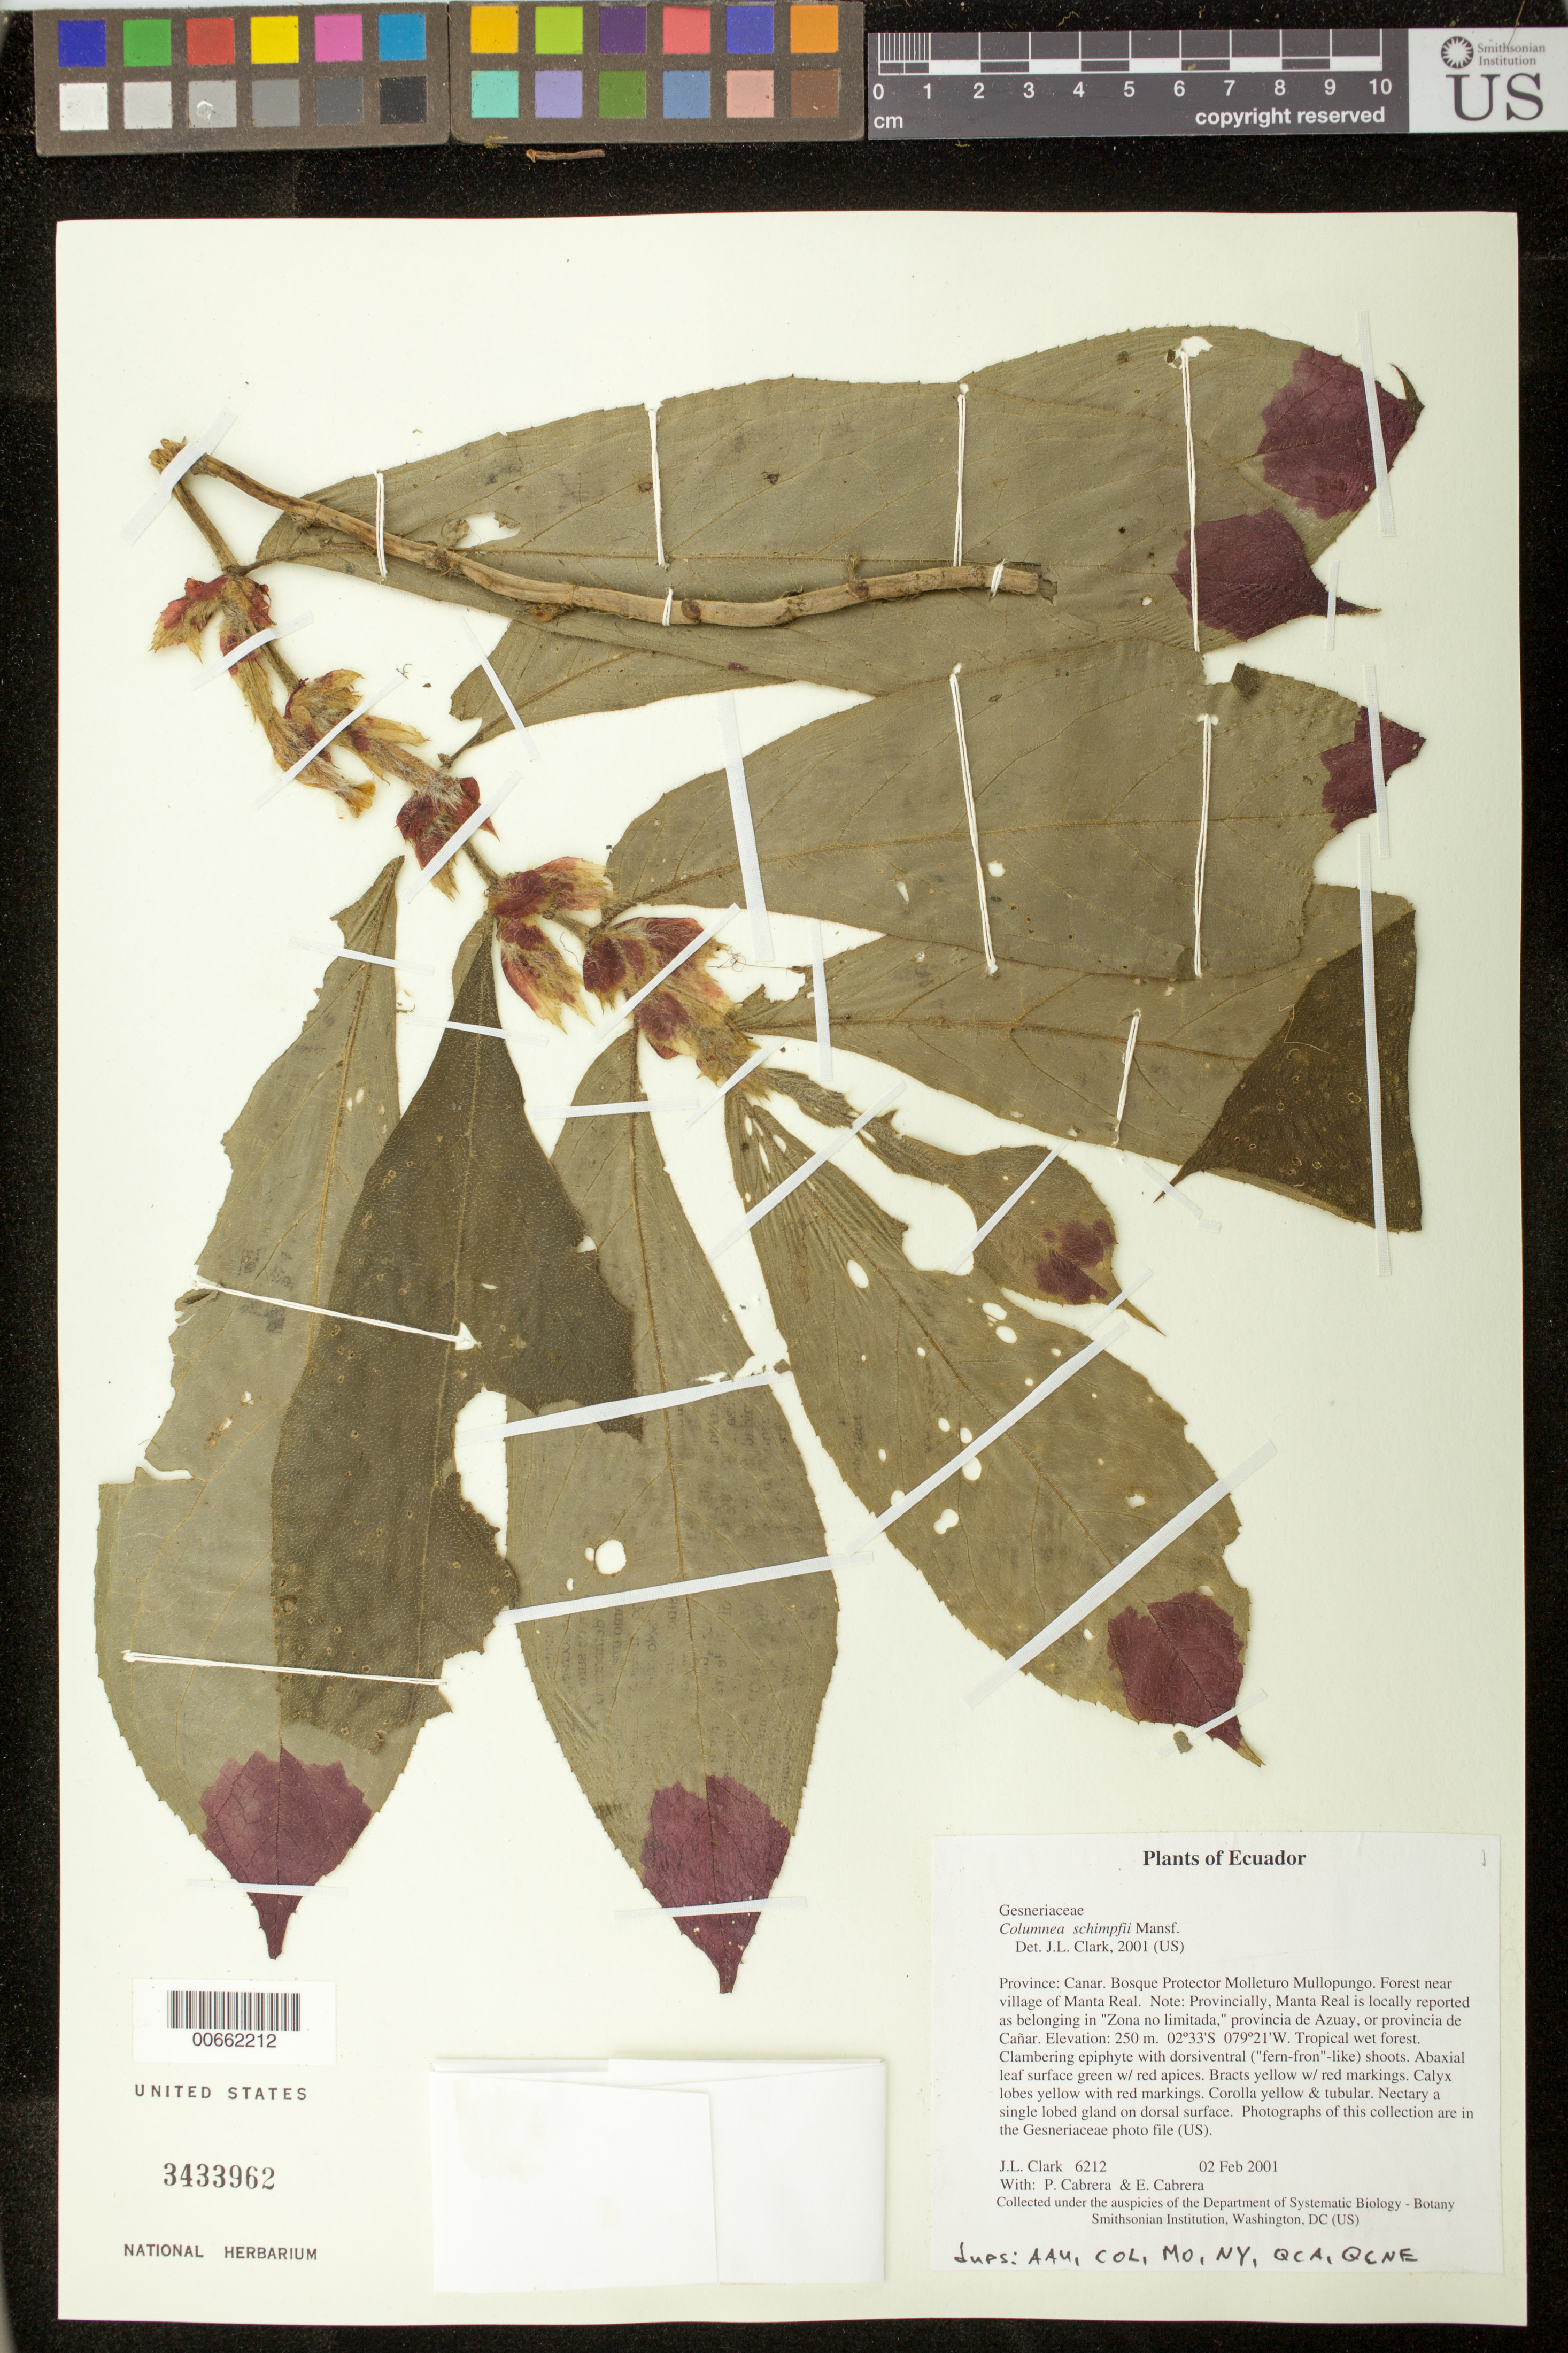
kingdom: Plantae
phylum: Tracheophyta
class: Magnoliopsida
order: Lamiales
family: Gesneriaceae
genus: Columnea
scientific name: Columnea schimpffii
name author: Mansf.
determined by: Clark, J. L., (SEL), The Marie Selby Botanical Garden (UNITED STATES)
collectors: J. L. Clark, P. Cabrera & E. Cabrera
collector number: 6212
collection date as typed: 02 Feb 2001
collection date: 2001-02-02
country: Ecuador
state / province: Cañar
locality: Bosque Protector Molleturo Mullopungo. Forest near village of Manta Real. Note: Provincially, Manta Real is locally reported as belonging in "Zona no limitada," provincia de Azuay, or provincia de Cañar.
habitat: Tropical wet forest.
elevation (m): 250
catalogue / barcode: US 3433962